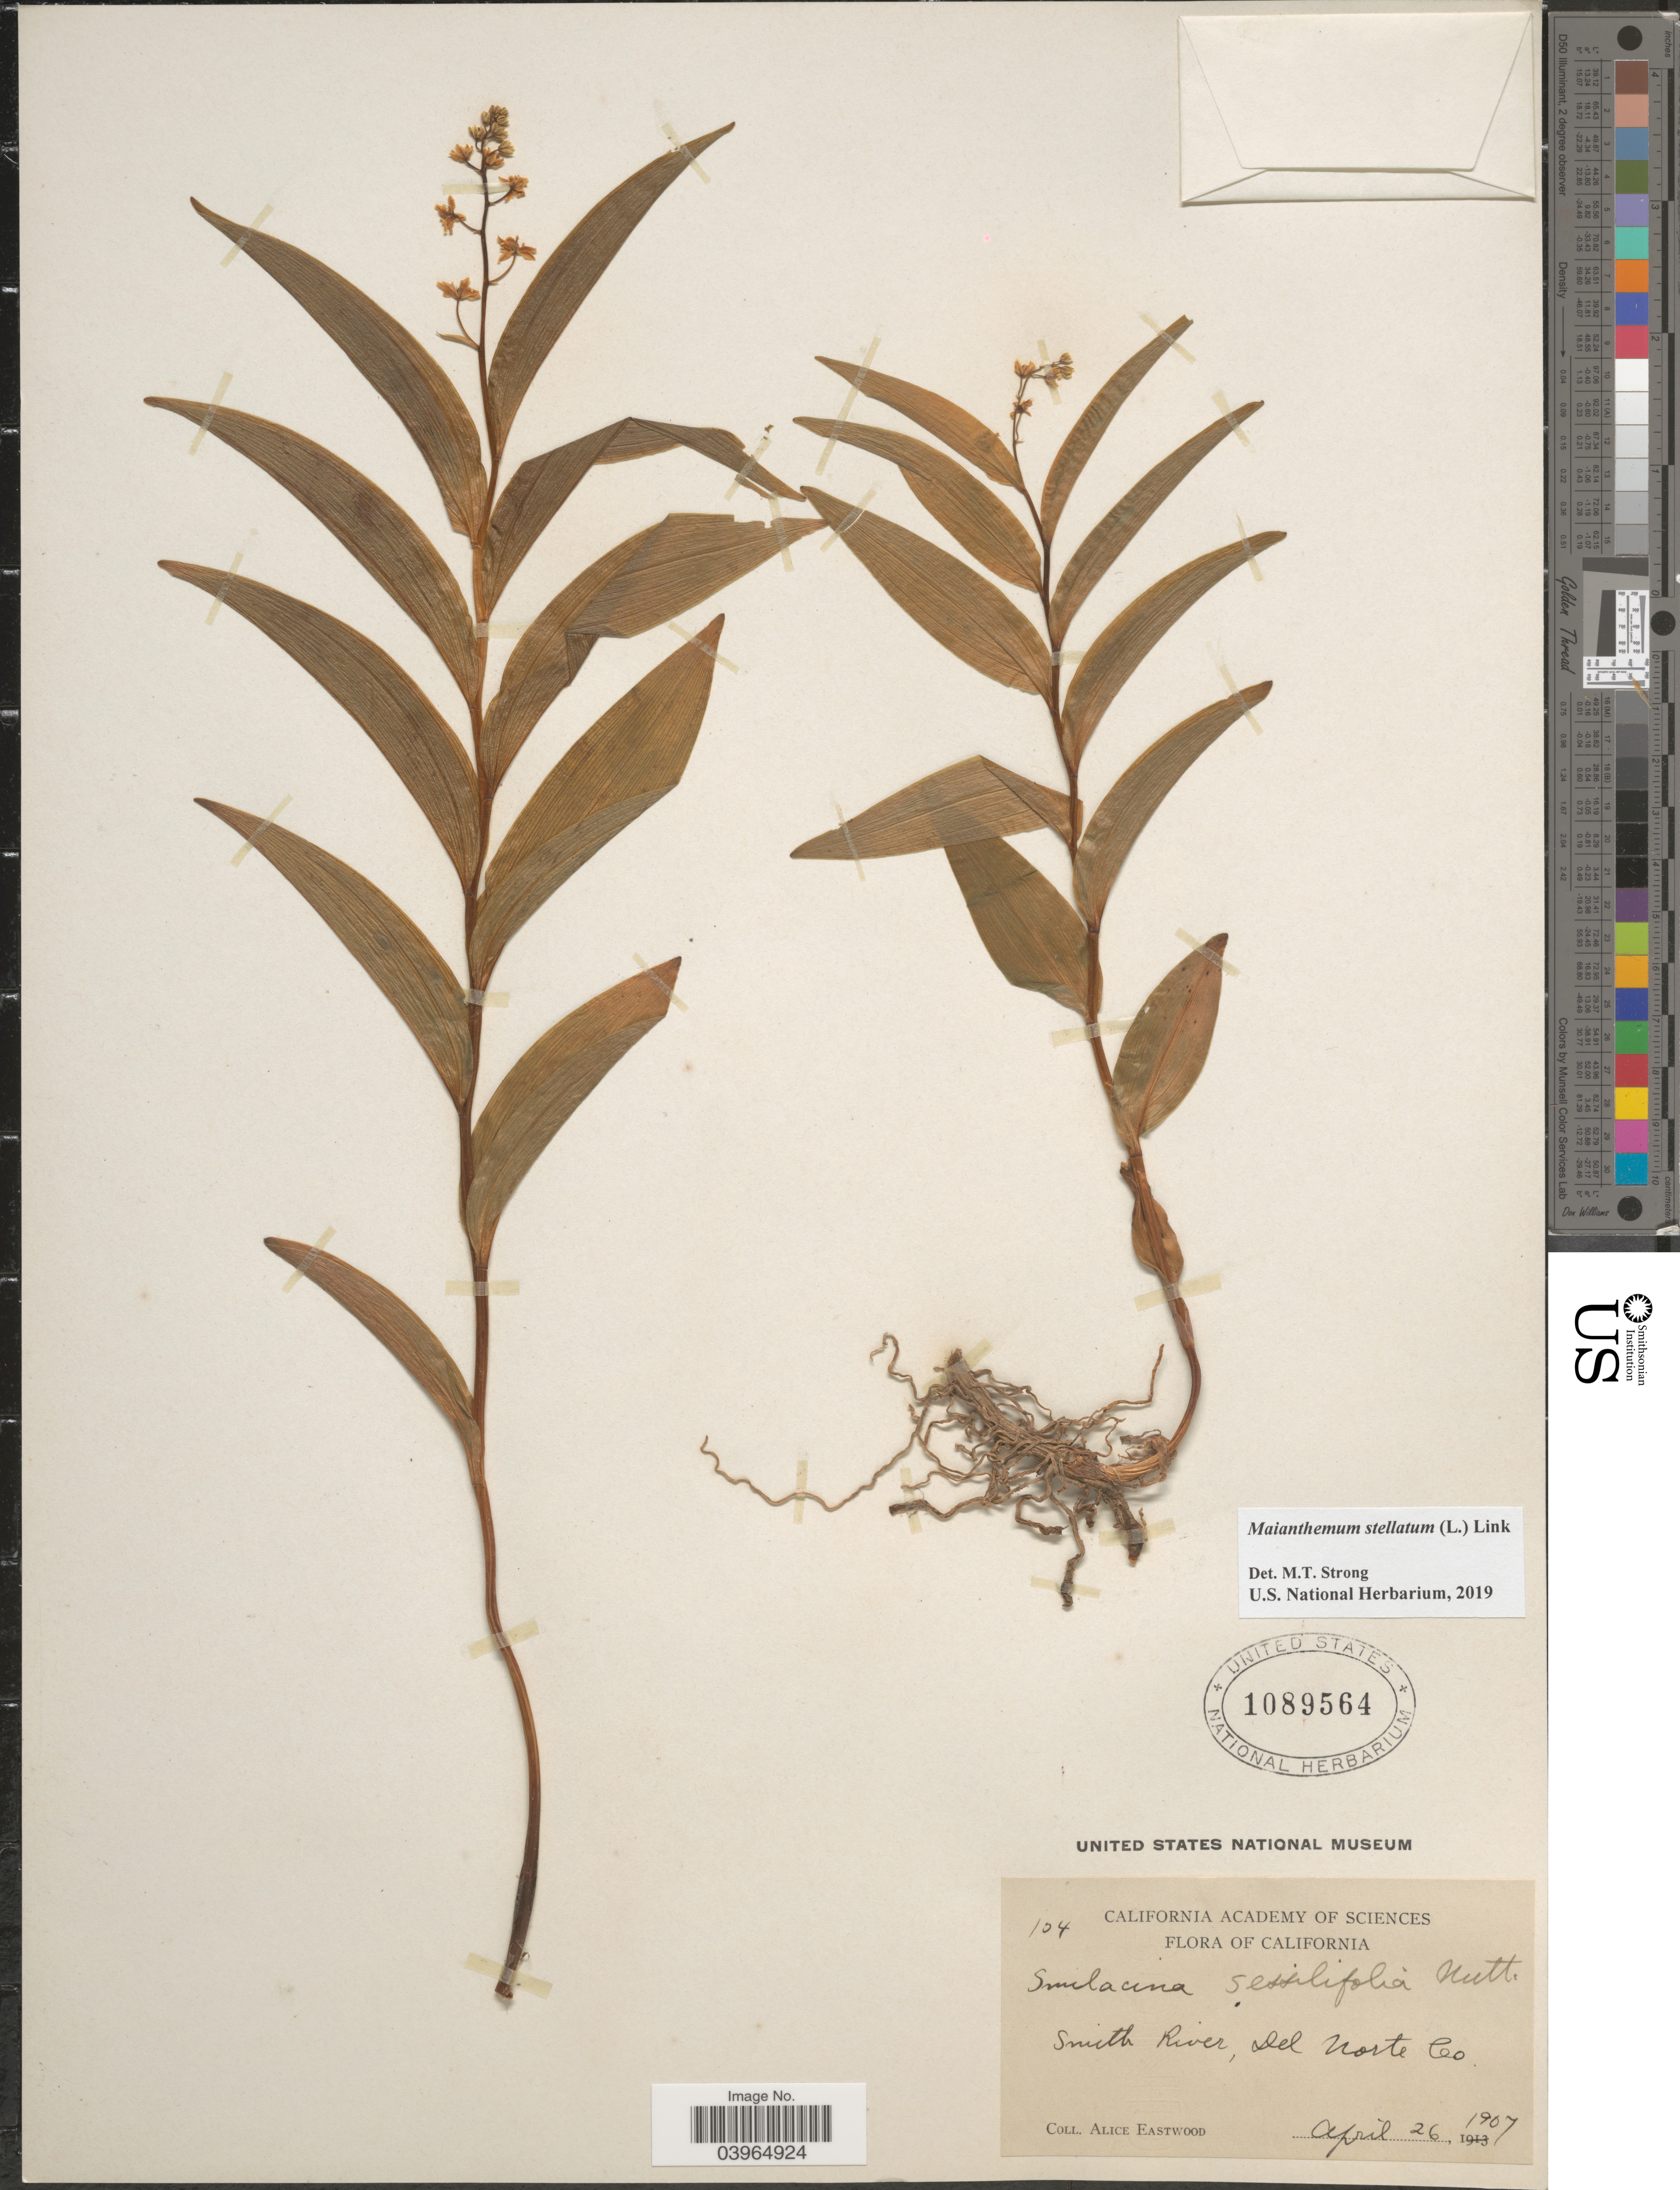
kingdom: Plantae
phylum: Tracheophyta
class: Liliopsida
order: Asparagales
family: Asparagaceae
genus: Maianthemum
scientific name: Maianthemum stellatum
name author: (L.) Link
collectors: A. Eastwood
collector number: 104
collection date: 1907-04-26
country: United States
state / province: California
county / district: Del Norte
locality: Smith River, Del Norte Co.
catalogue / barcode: US 1089564